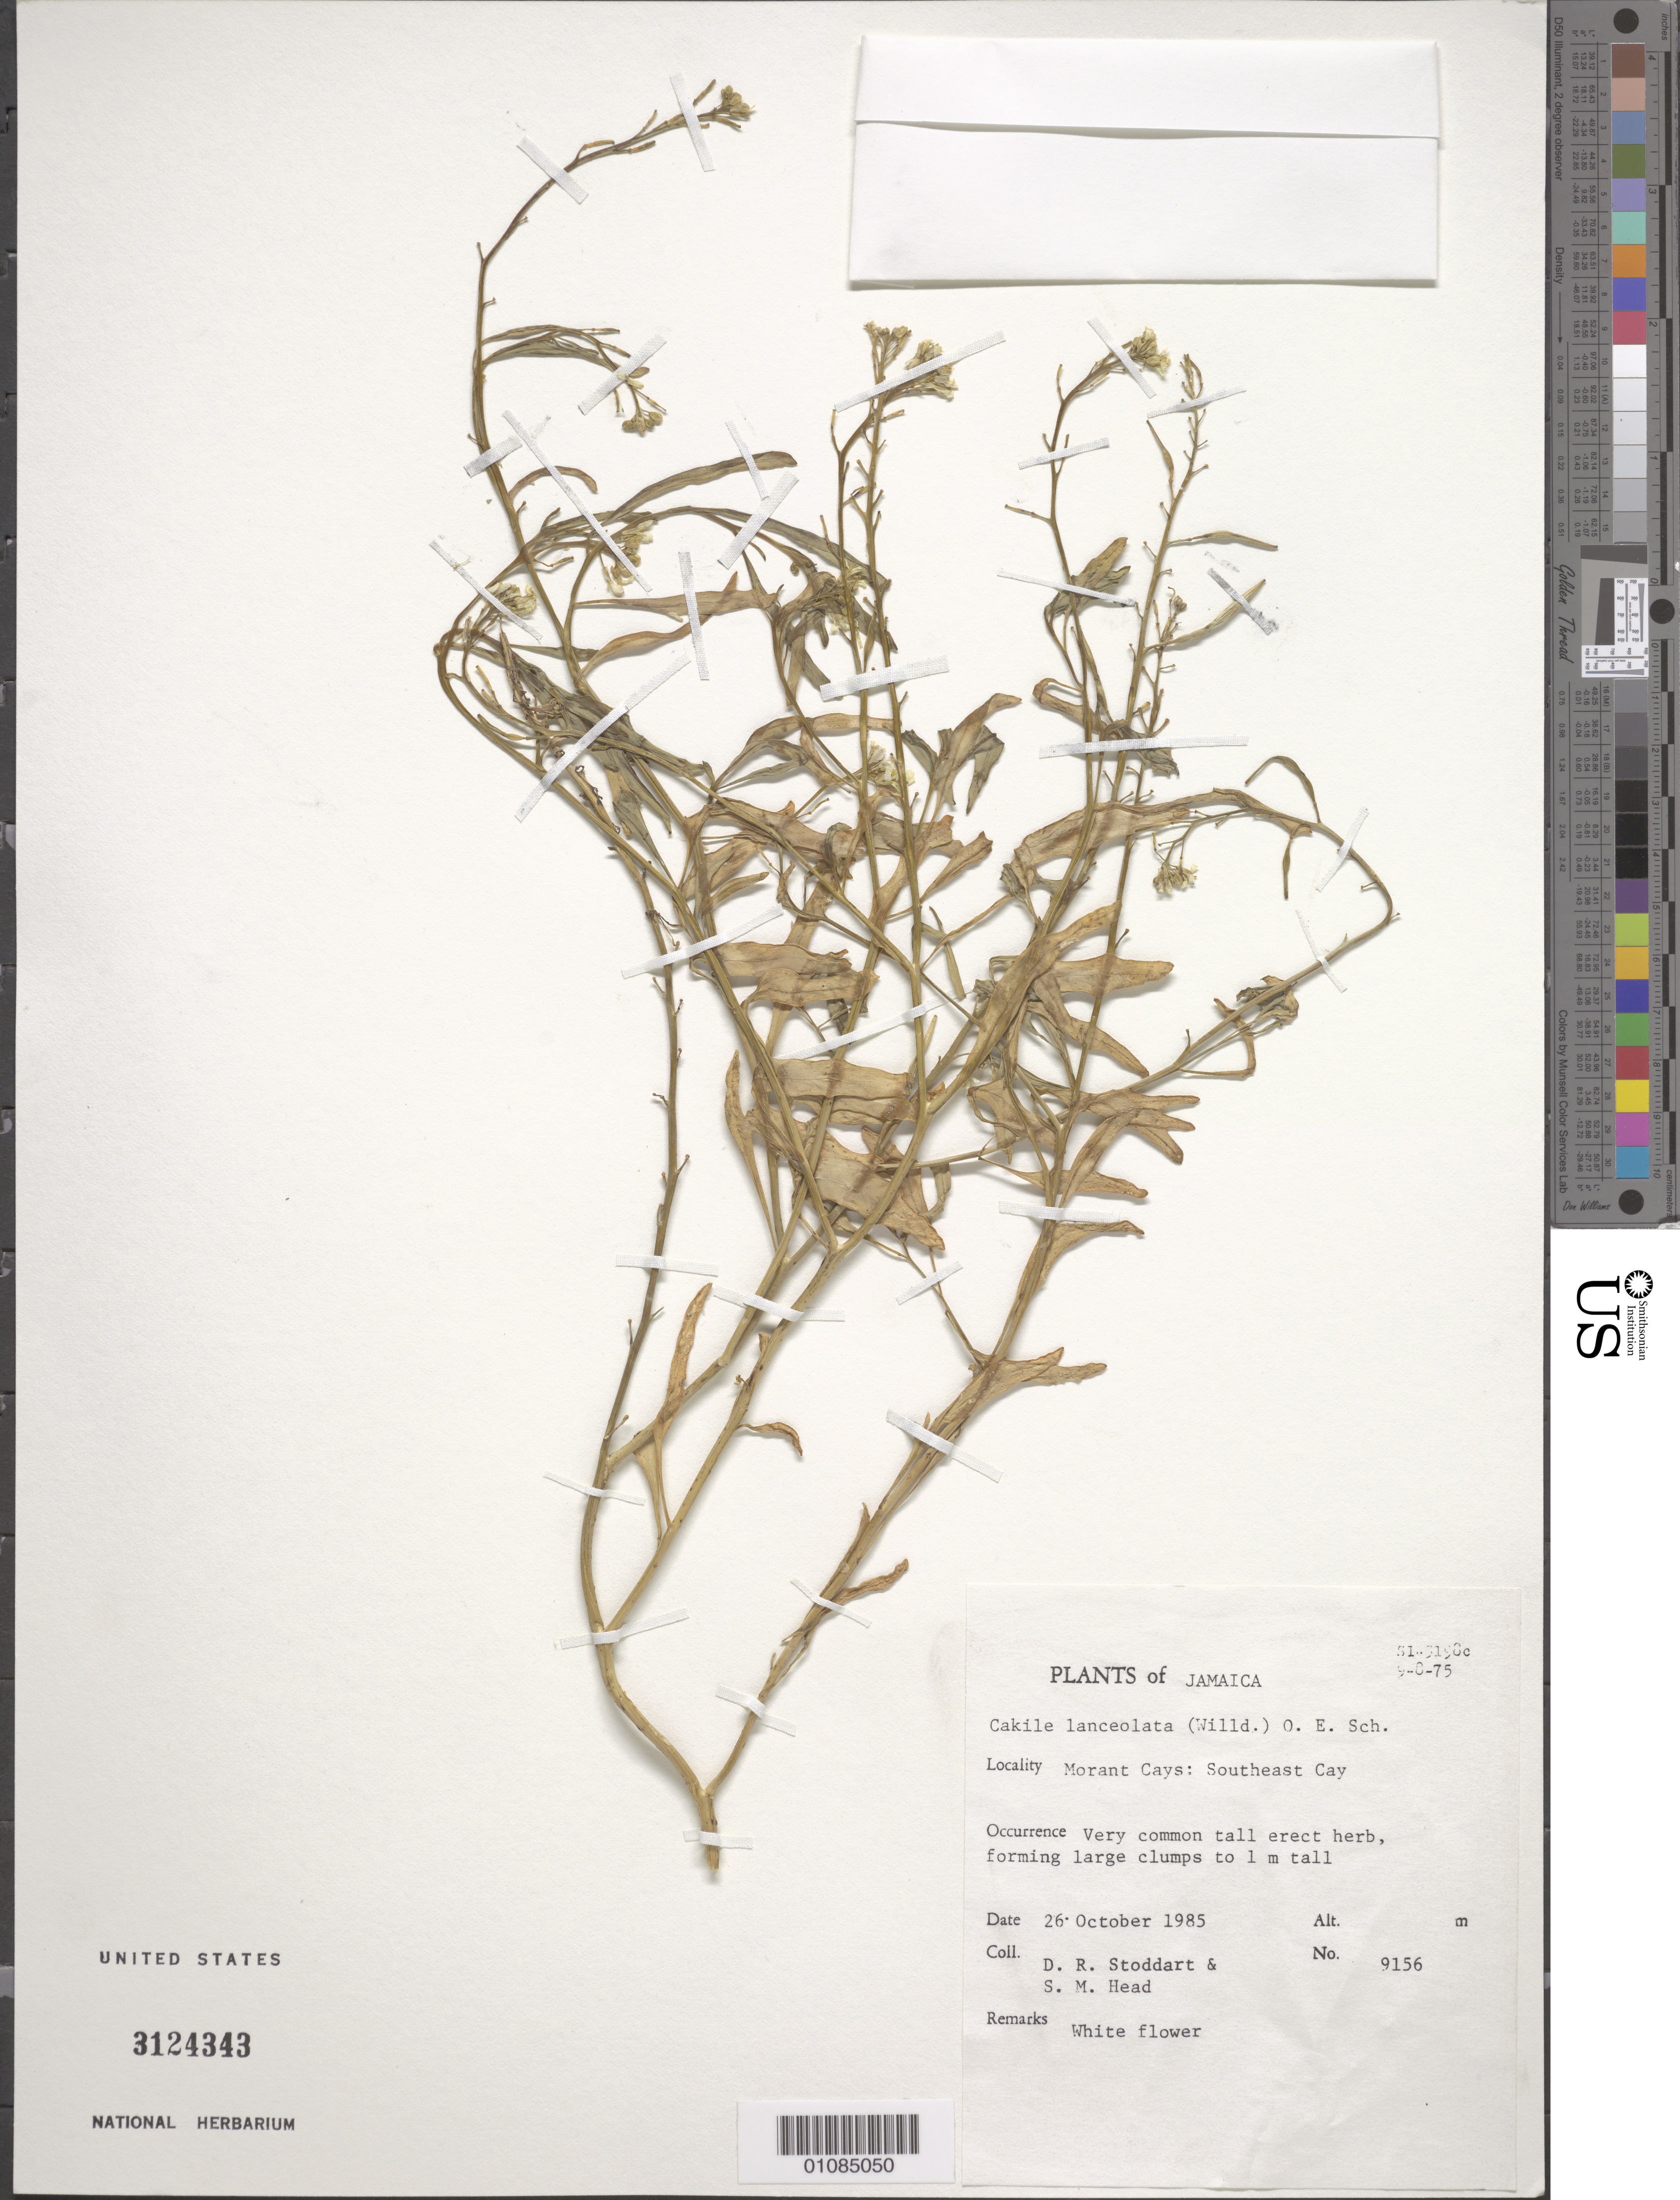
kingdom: Plantae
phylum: Tracheophyta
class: Magnoliopsida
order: Brassicales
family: Brassicaceae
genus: Cakile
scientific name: Cakile lanceolata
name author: (Willd.) O.E. Schulz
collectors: D. R. Stoddart & S. Head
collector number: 9156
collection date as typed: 26 Oct 1985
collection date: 1985-10-26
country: Jamaica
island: Jamaica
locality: Morant Cays: SE Cay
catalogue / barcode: US 3124343